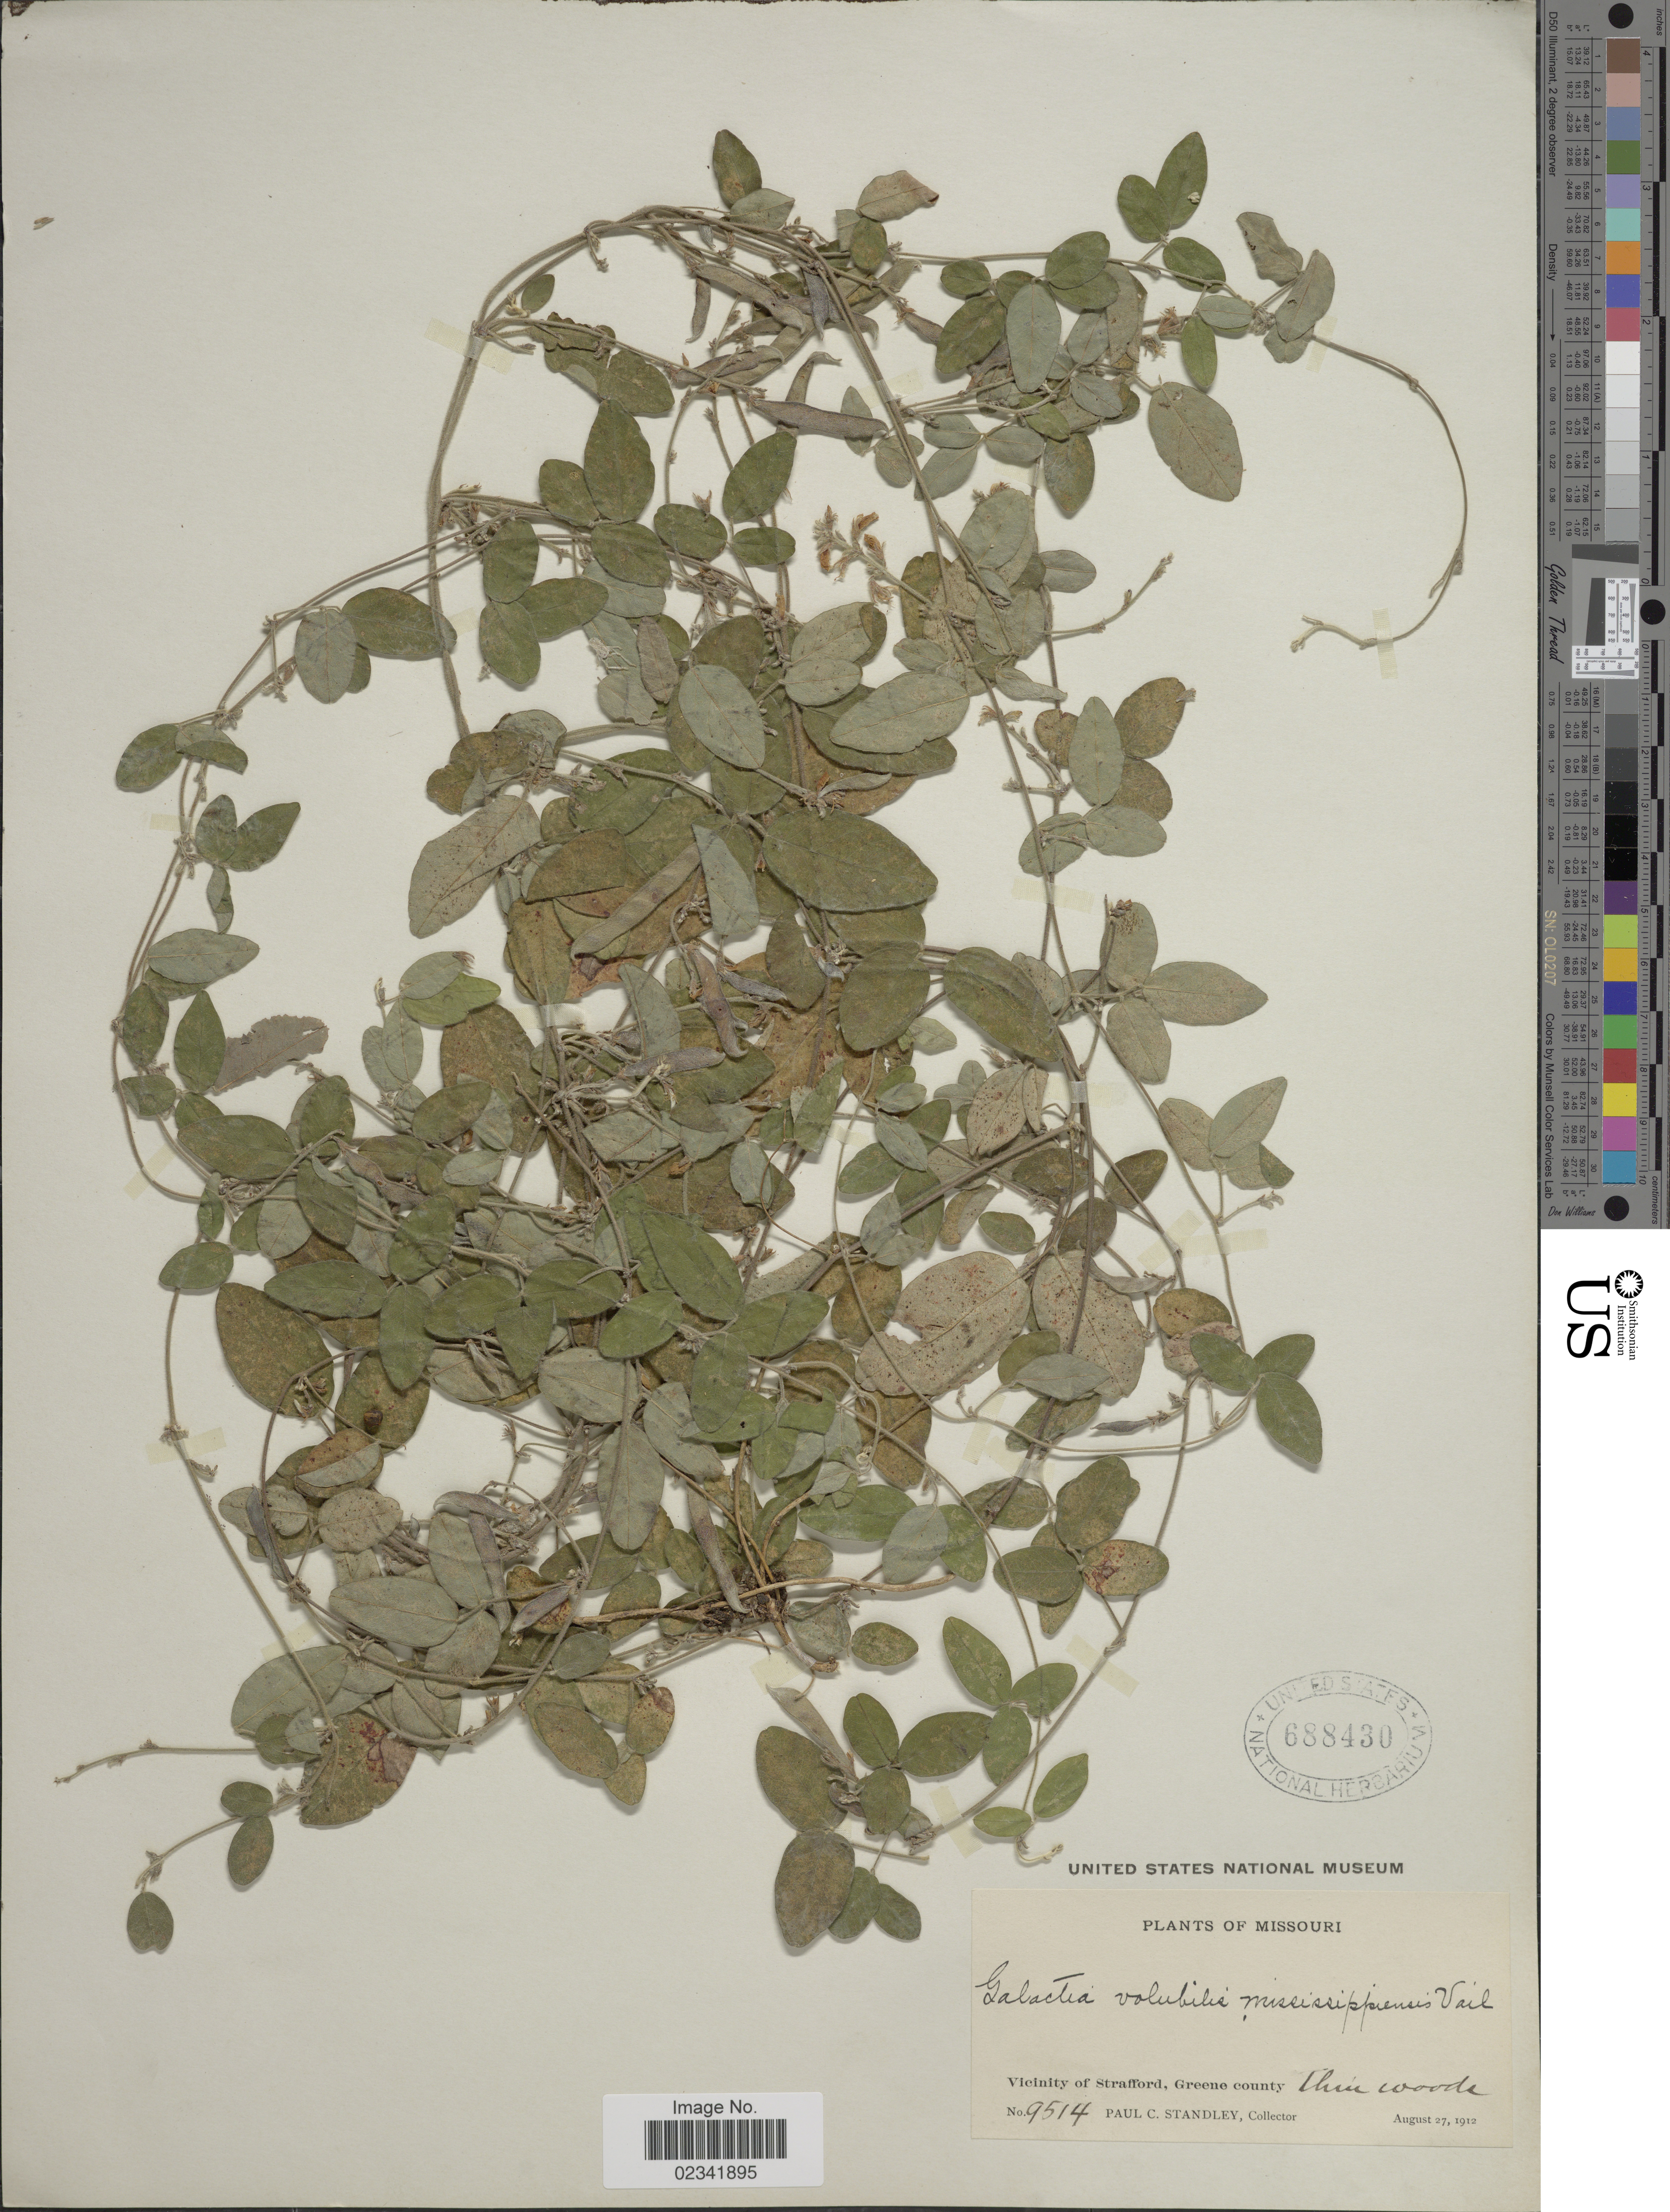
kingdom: Plantae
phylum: Tracheophyta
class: Magnoliopsida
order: Fabales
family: Fabaceae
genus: Galactia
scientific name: Galactia volubilis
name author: (L.) Britton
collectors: P. C. Standley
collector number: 9514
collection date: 1912-08-27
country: United States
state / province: Missouri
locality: Vicinity of Strafford, Greene County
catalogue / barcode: US 688430